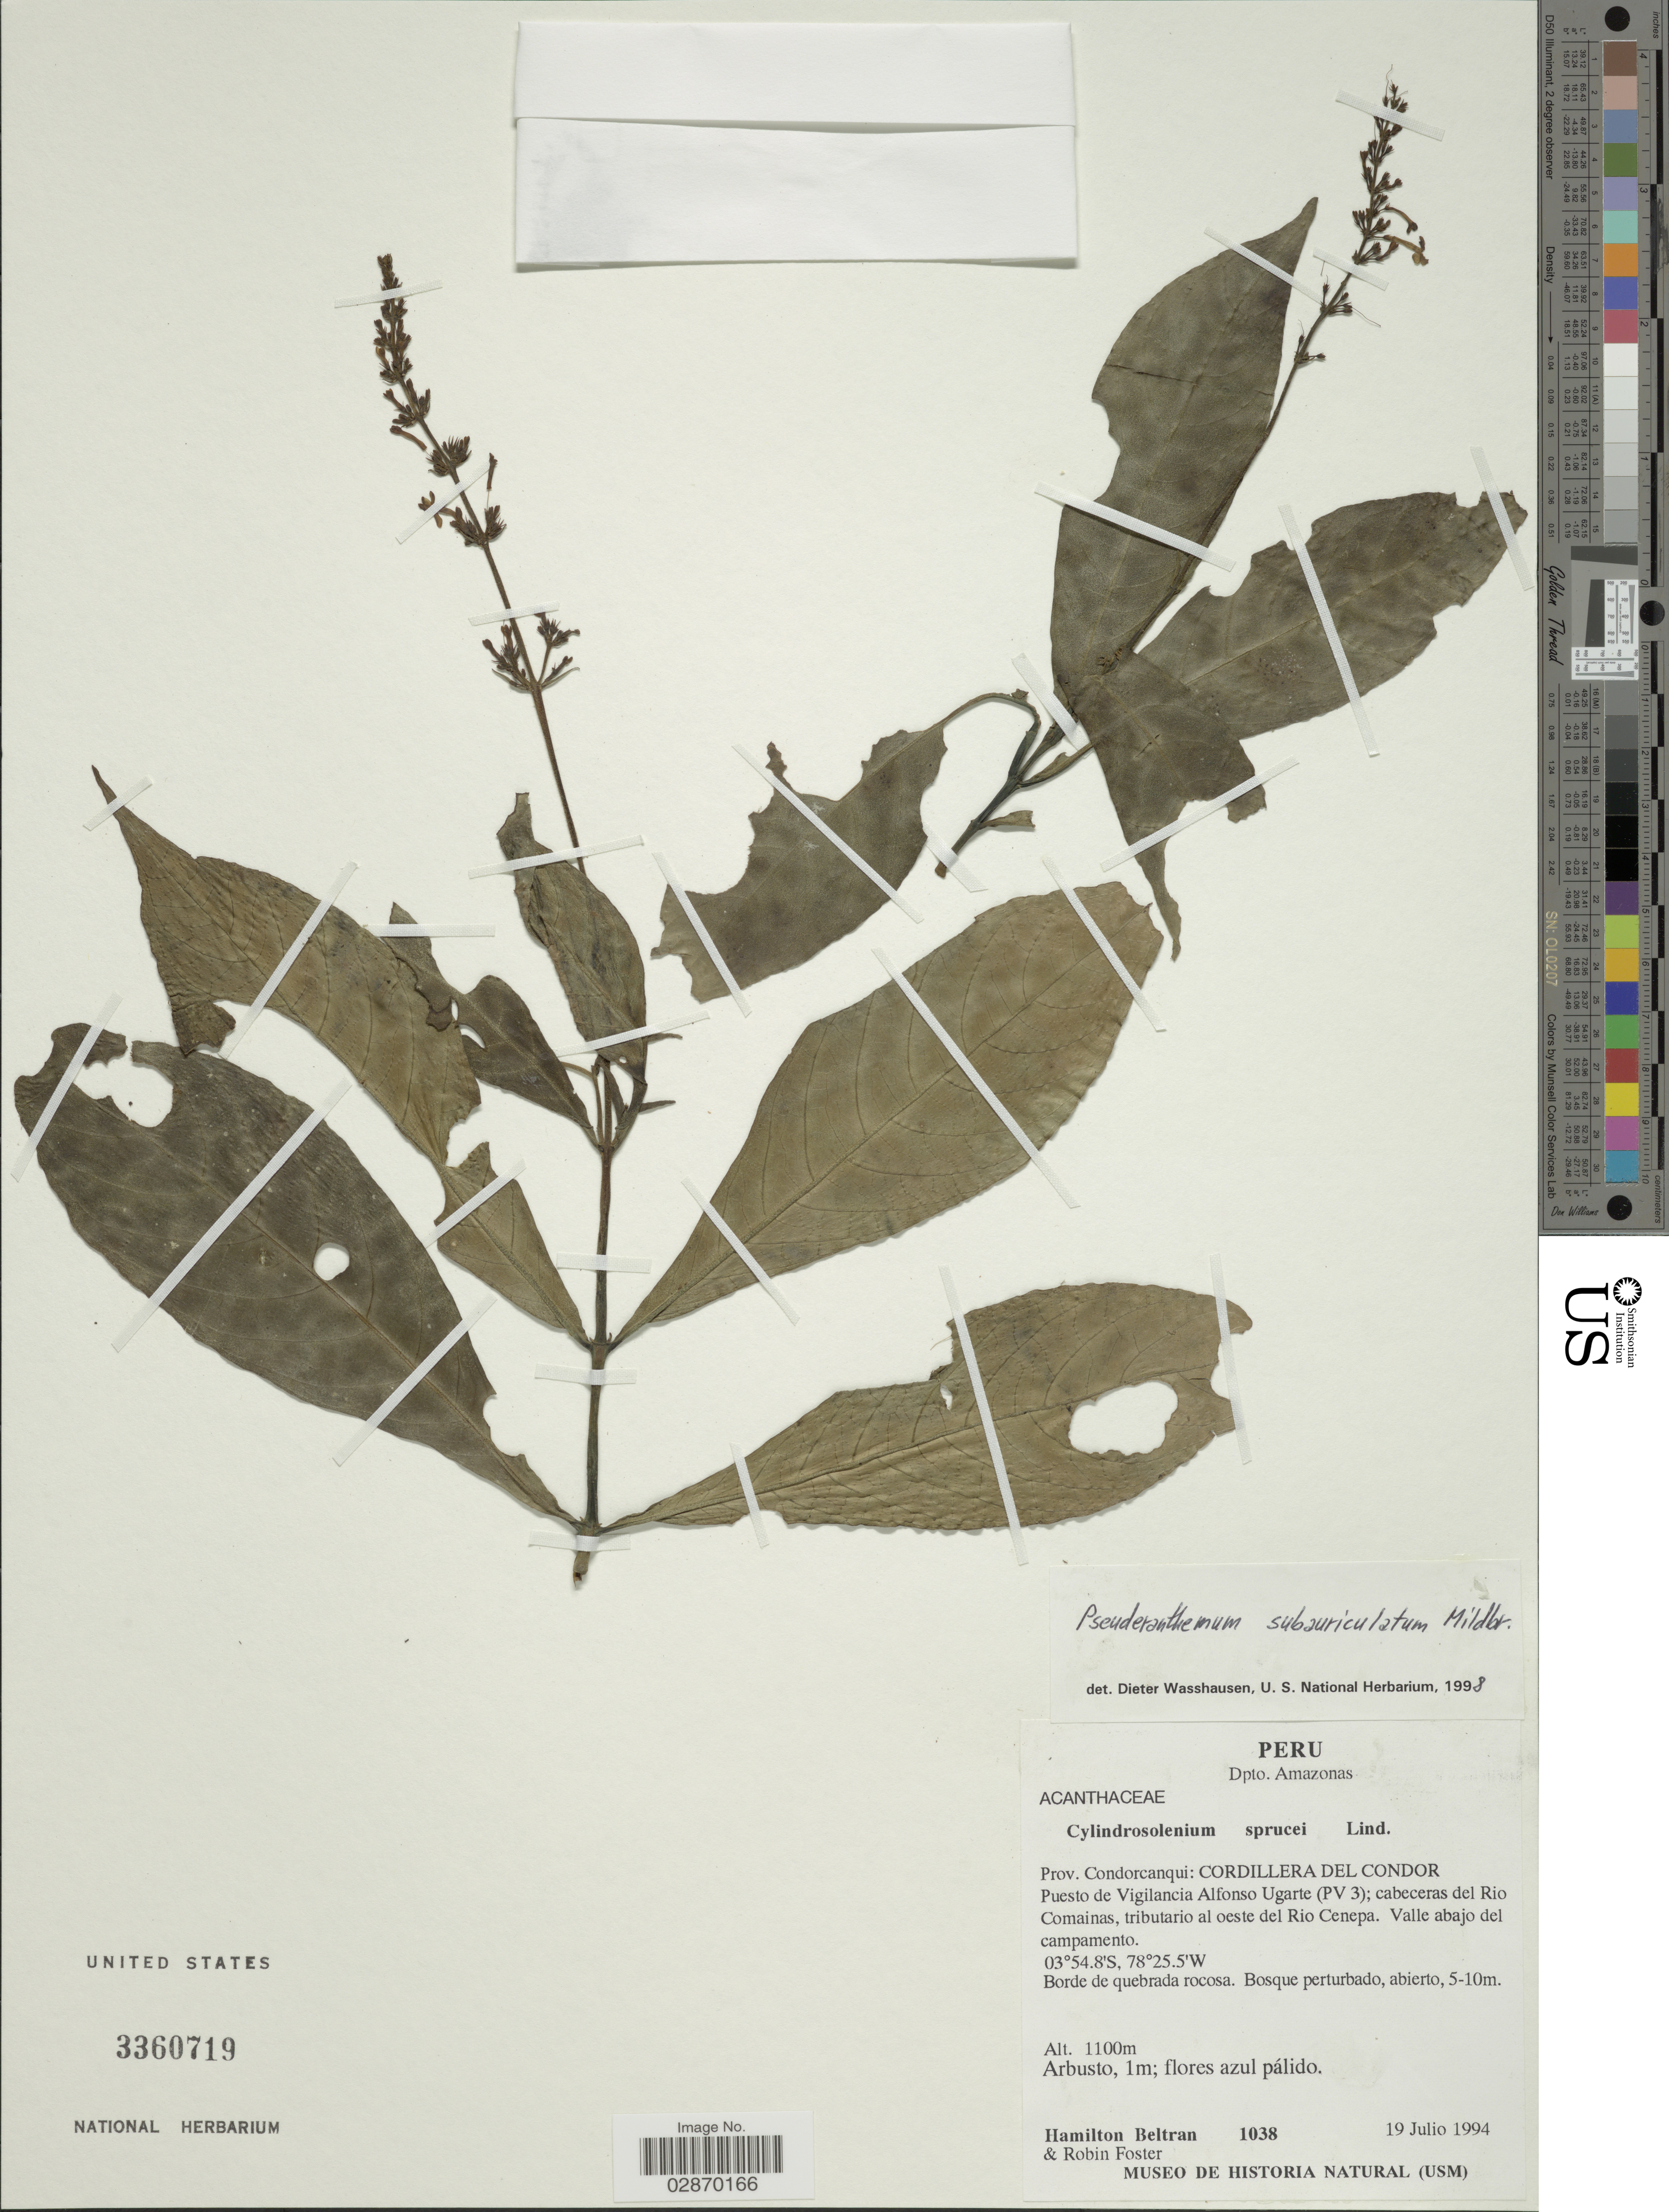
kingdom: Plantae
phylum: Tracheophyta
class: Magnoliopsida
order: Lamiales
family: Acanthaceae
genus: Pseuderanthemum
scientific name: Pseuderanthemum subauriculatum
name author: Mildbr.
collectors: H. Beltran & R. B. Foster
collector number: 1038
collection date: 1994-07-19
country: Peru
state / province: Amazonas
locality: Depto. Amazonas. Prov. Condorcanqui: Cordillera del Condor. Puesto de Vigilancia Alfonso Ugarte (PV 3); cabeceras del Rio Comainas, tributario al oeste del Rio Cenepa. Valle abajo del campamento.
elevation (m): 1100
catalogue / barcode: US 3360719